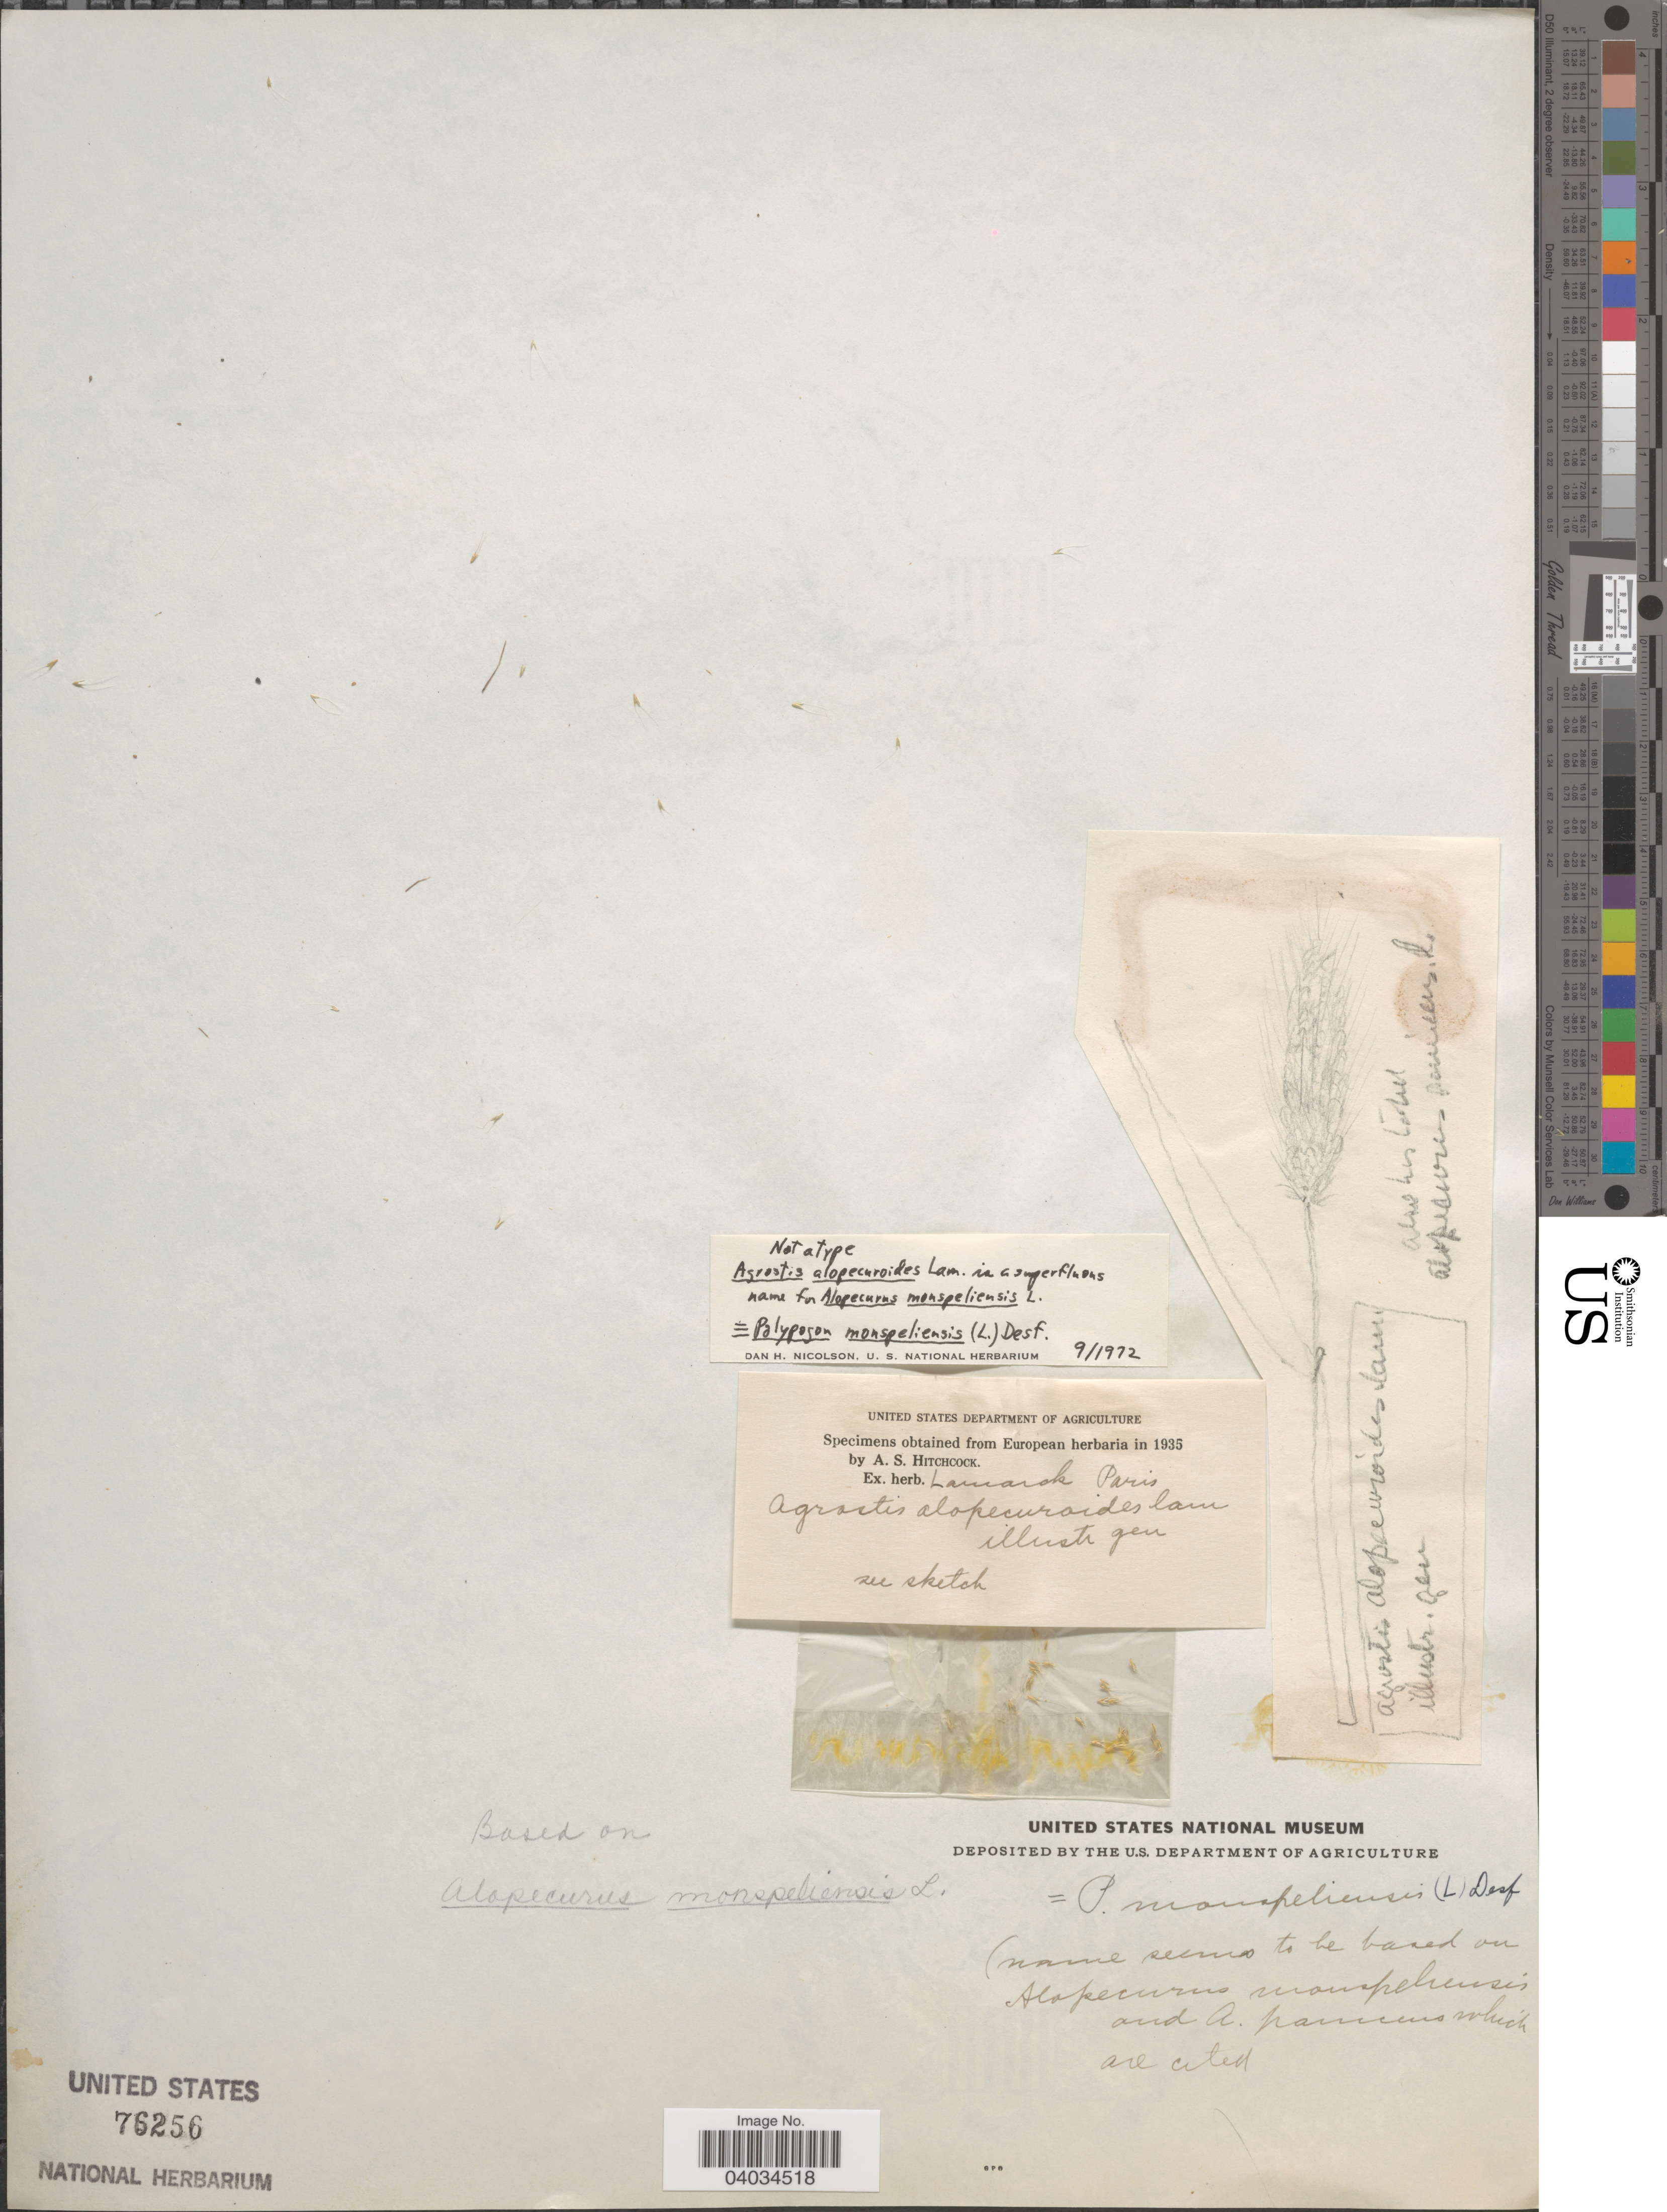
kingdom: Plantae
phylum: Tracheophyta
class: Liliopsida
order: Poales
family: Poaceae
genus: Polypogon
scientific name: Polypogon monspeliensis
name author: (L.) Desf.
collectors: ex herb. Lamarck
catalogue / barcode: US 76256